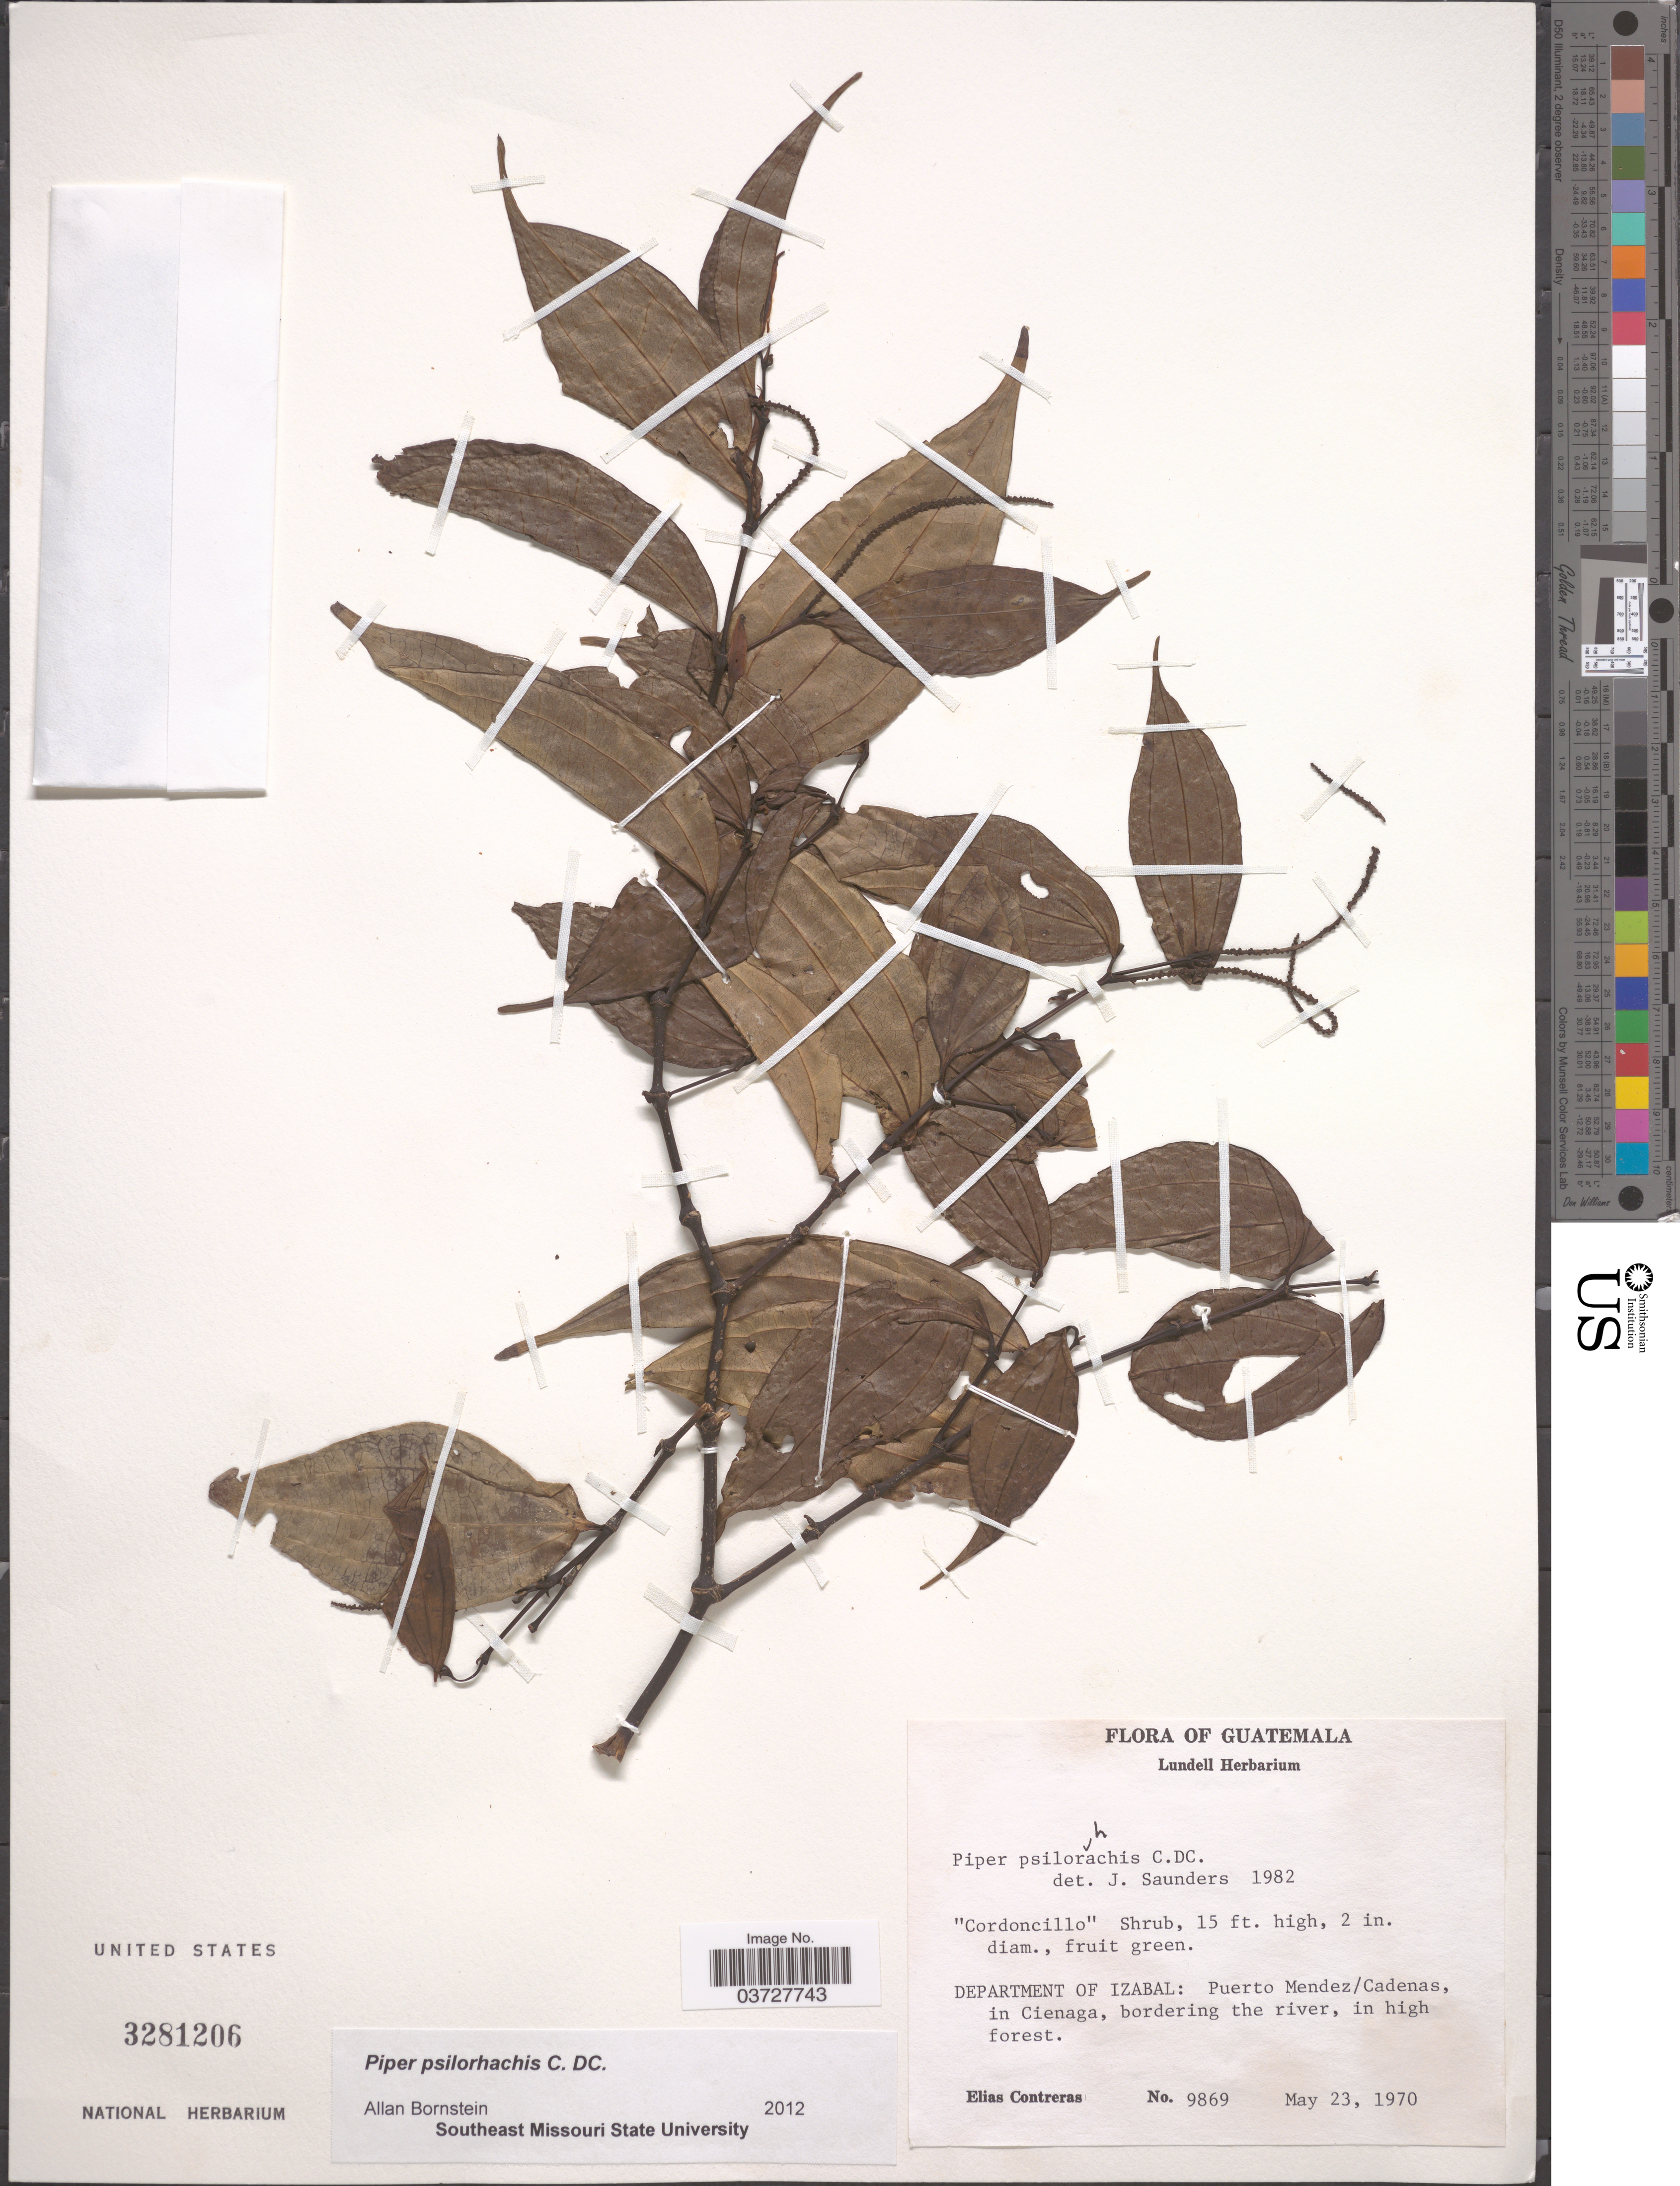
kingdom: Plantae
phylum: Tracheophyta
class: Magnoliopsida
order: Piperales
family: Piperaceae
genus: Piper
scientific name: Piper psilorhachis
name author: C. DC.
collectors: E. Contreras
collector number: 9869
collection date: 1970-05-23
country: Guatemala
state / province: Izabal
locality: Department of Izabal: Puerto Mendez/Cadenas, in Cienaga, bordering the river, in high forest.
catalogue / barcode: US 3281206